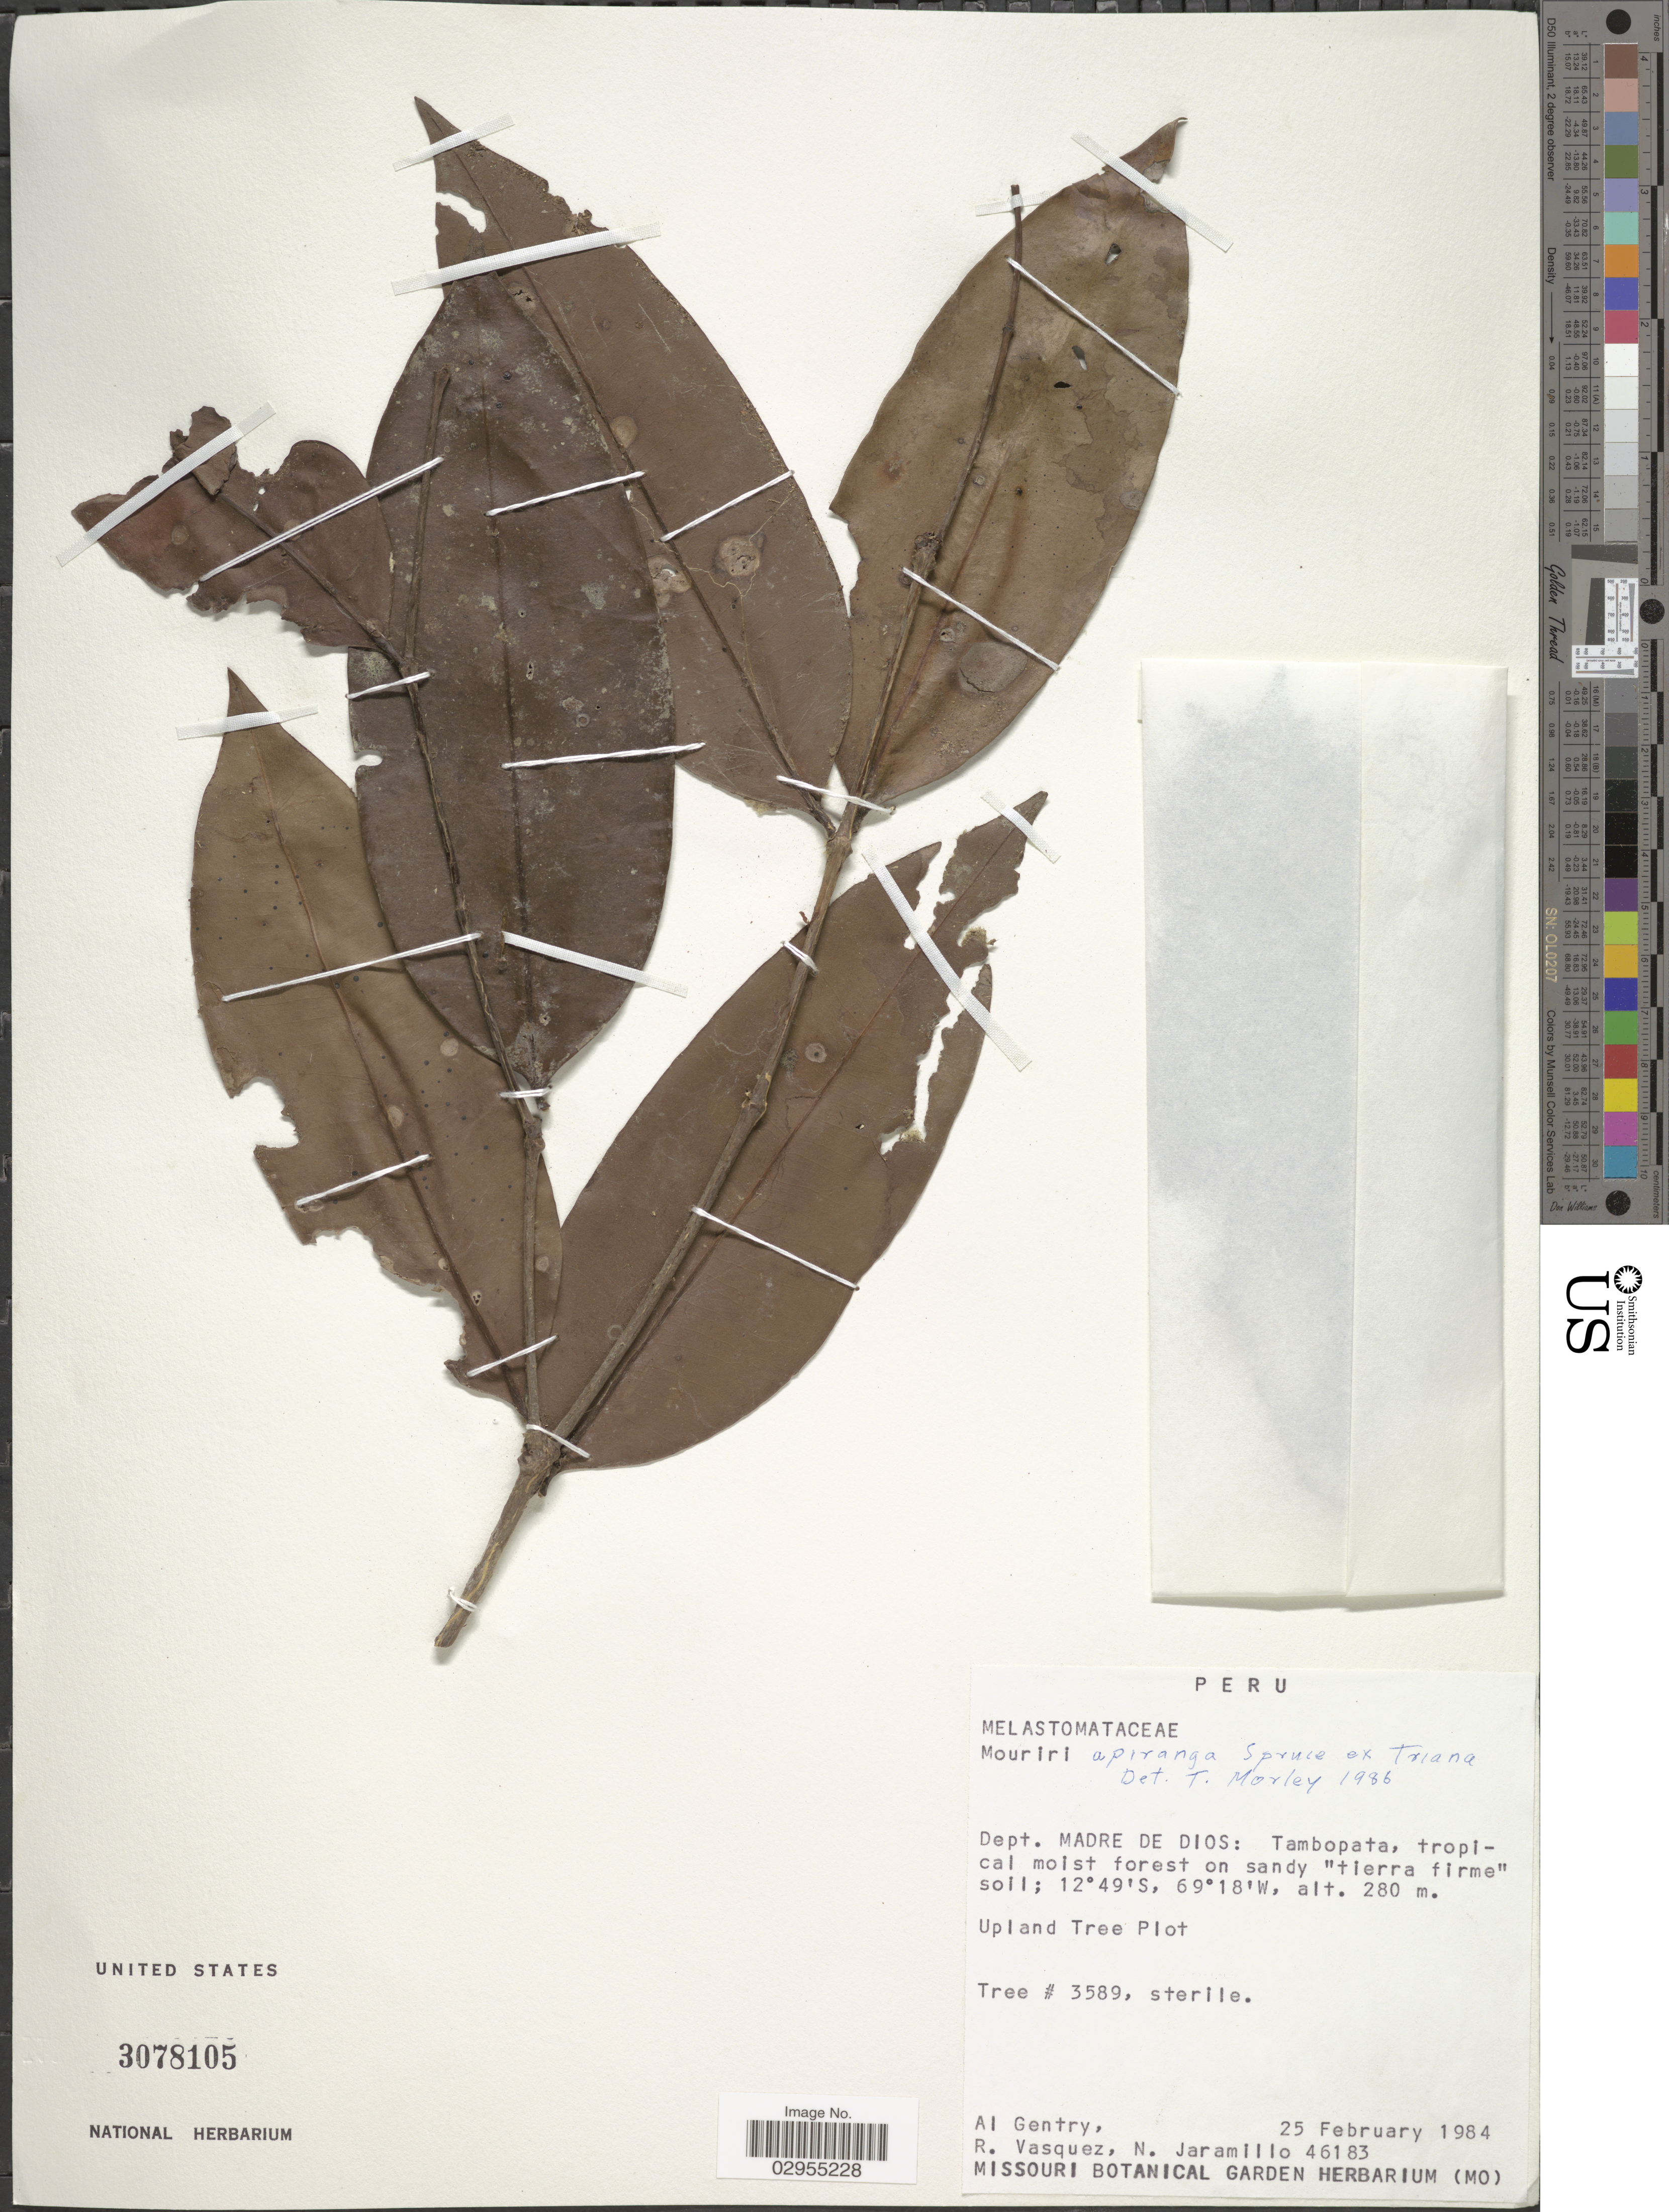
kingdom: Plantae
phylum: Tracheophyta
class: Magnoliopsida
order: Myrtales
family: Melastomataceae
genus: Mouriri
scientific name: Mouriri acutiflora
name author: Naudin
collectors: A. H. Gentry, R. Vazquez & N. Jaramillo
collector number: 46183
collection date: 1984-02-25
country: Peru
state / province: Madre de Dios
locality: Dept. Madre De Dios: Tambopata, tropical moist forest on sandy 'tierra firme' soil.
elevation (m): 280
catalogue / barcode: US 3078105